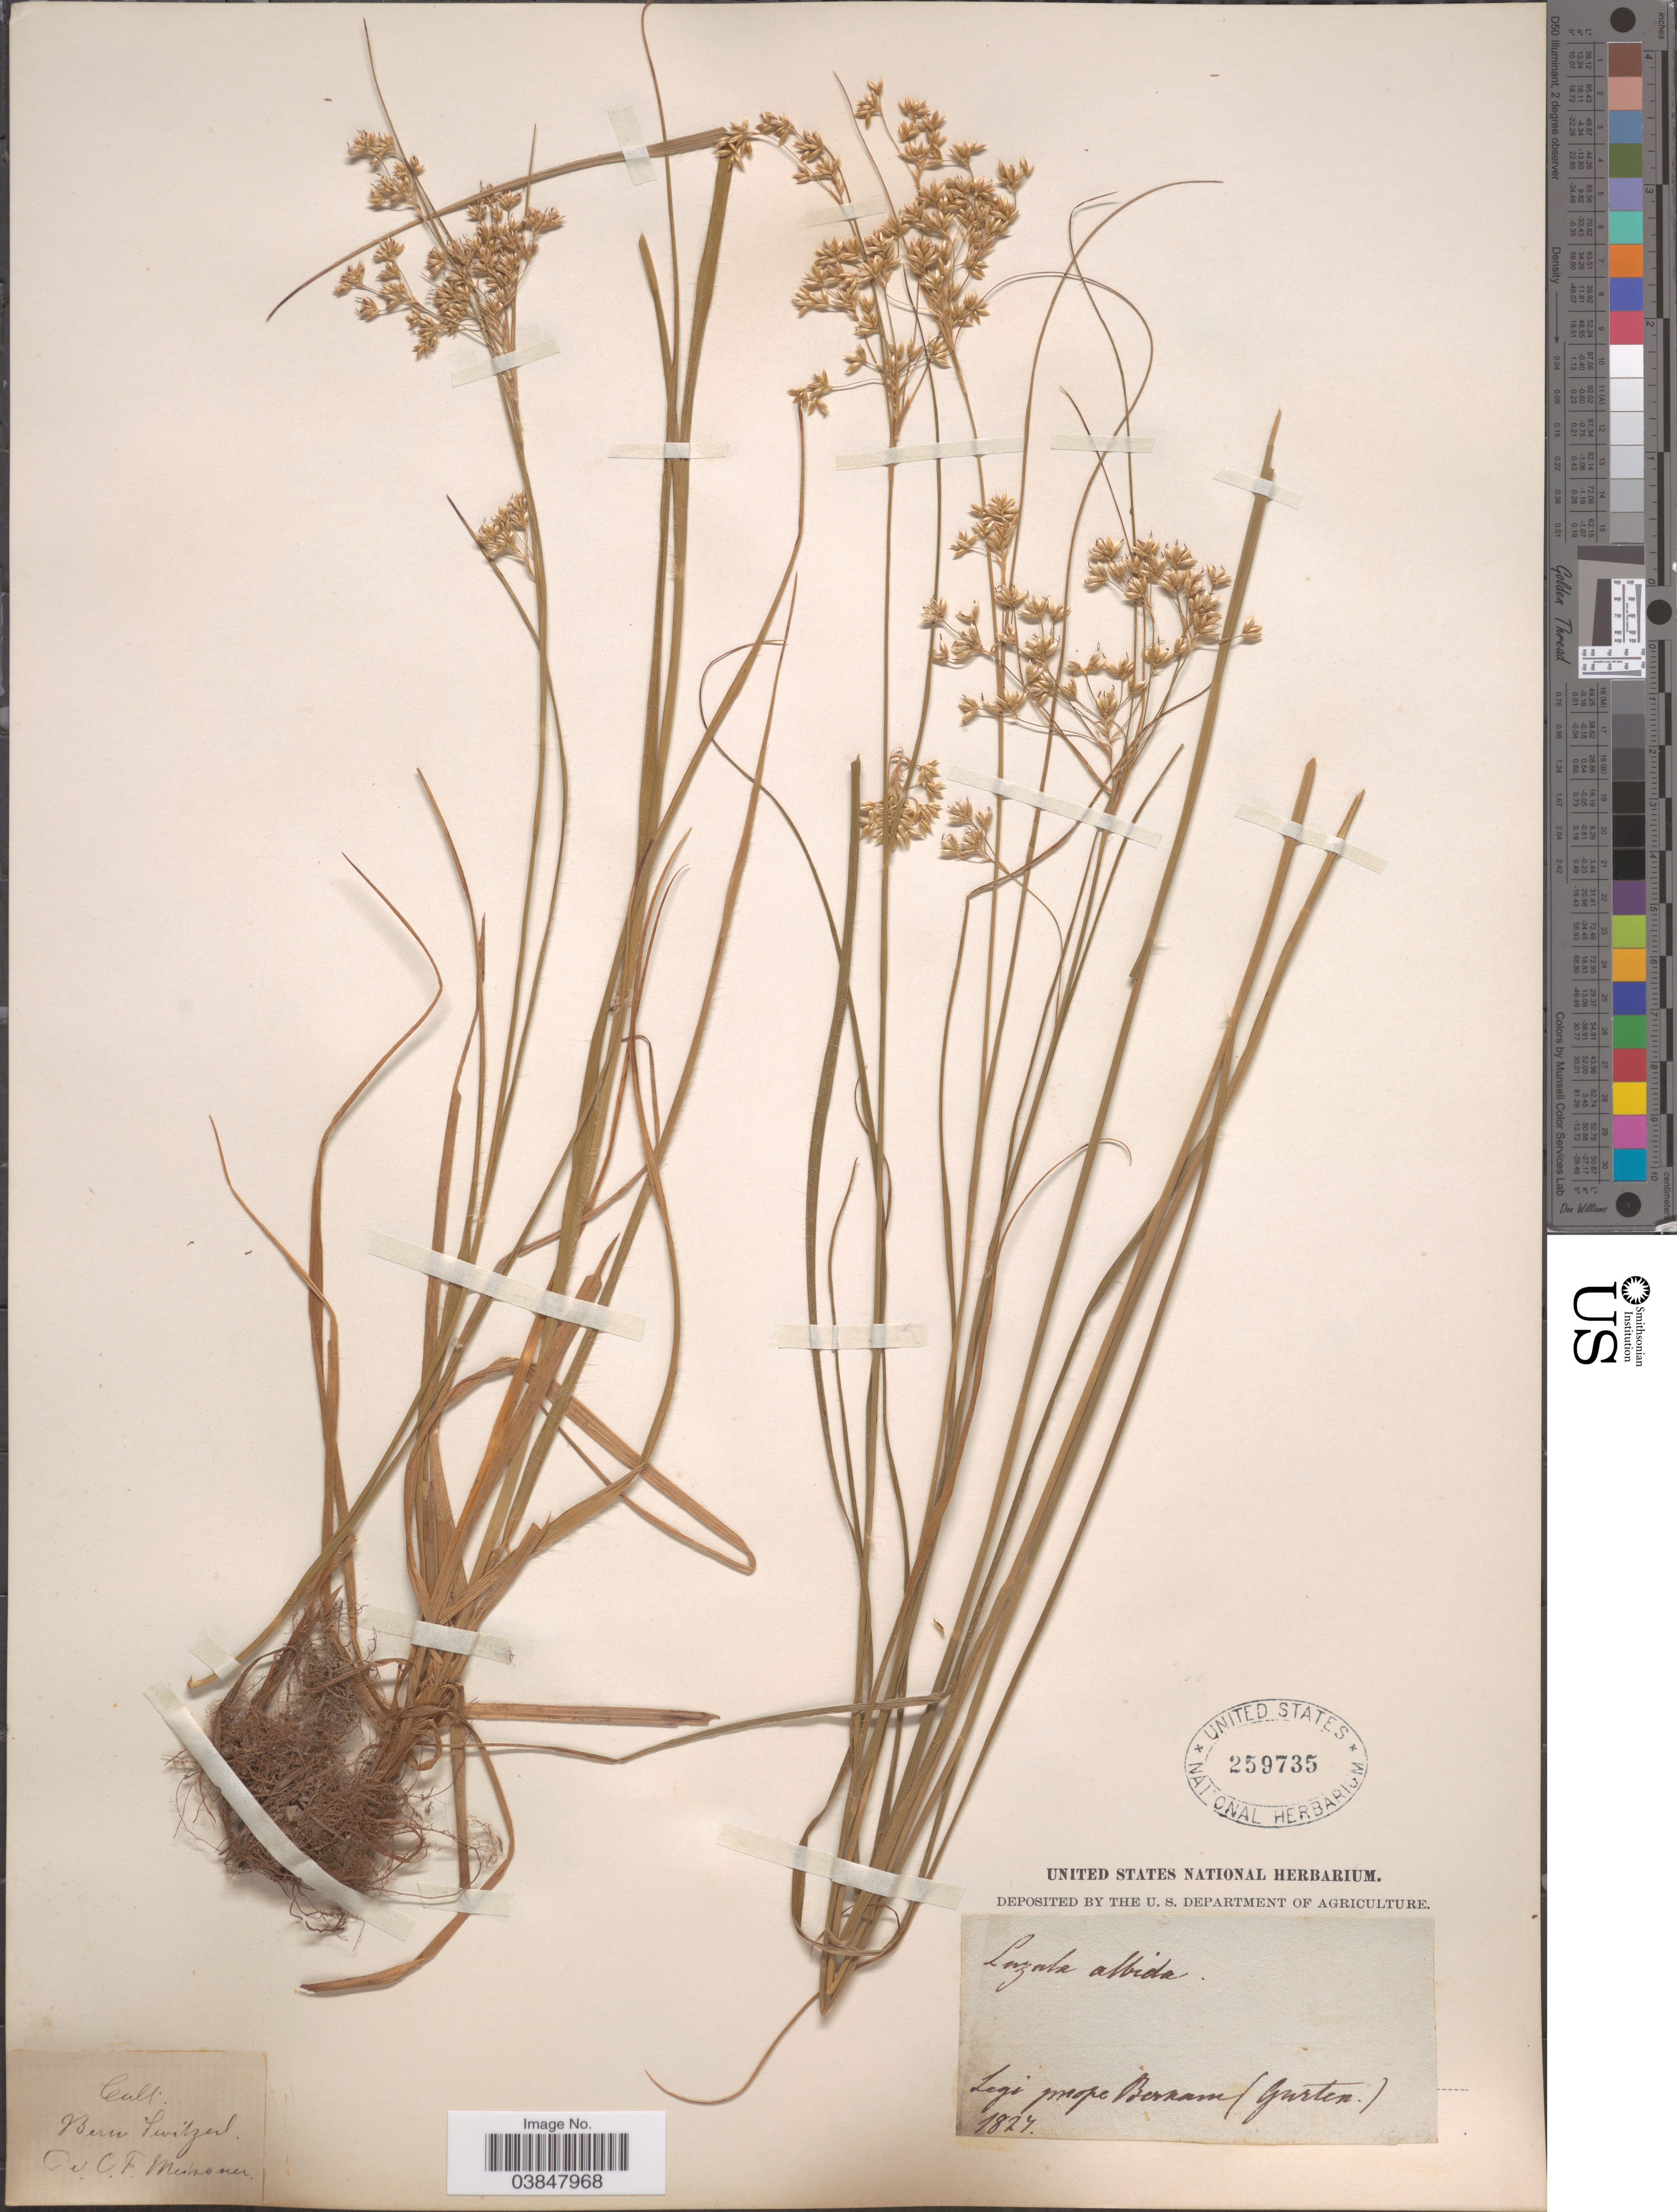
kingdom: Plantae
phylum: Tracheophyta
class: Liliopsida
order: Poales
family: Juncaceae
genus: Luzula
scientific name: Luzula luzuloides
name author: (Lam.) Dandy & Wilmott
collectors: C. F. W. Meissner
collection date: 1827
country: Switzerland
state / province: Bern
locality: Prope Bernam (Garten).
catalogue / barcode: US 259735